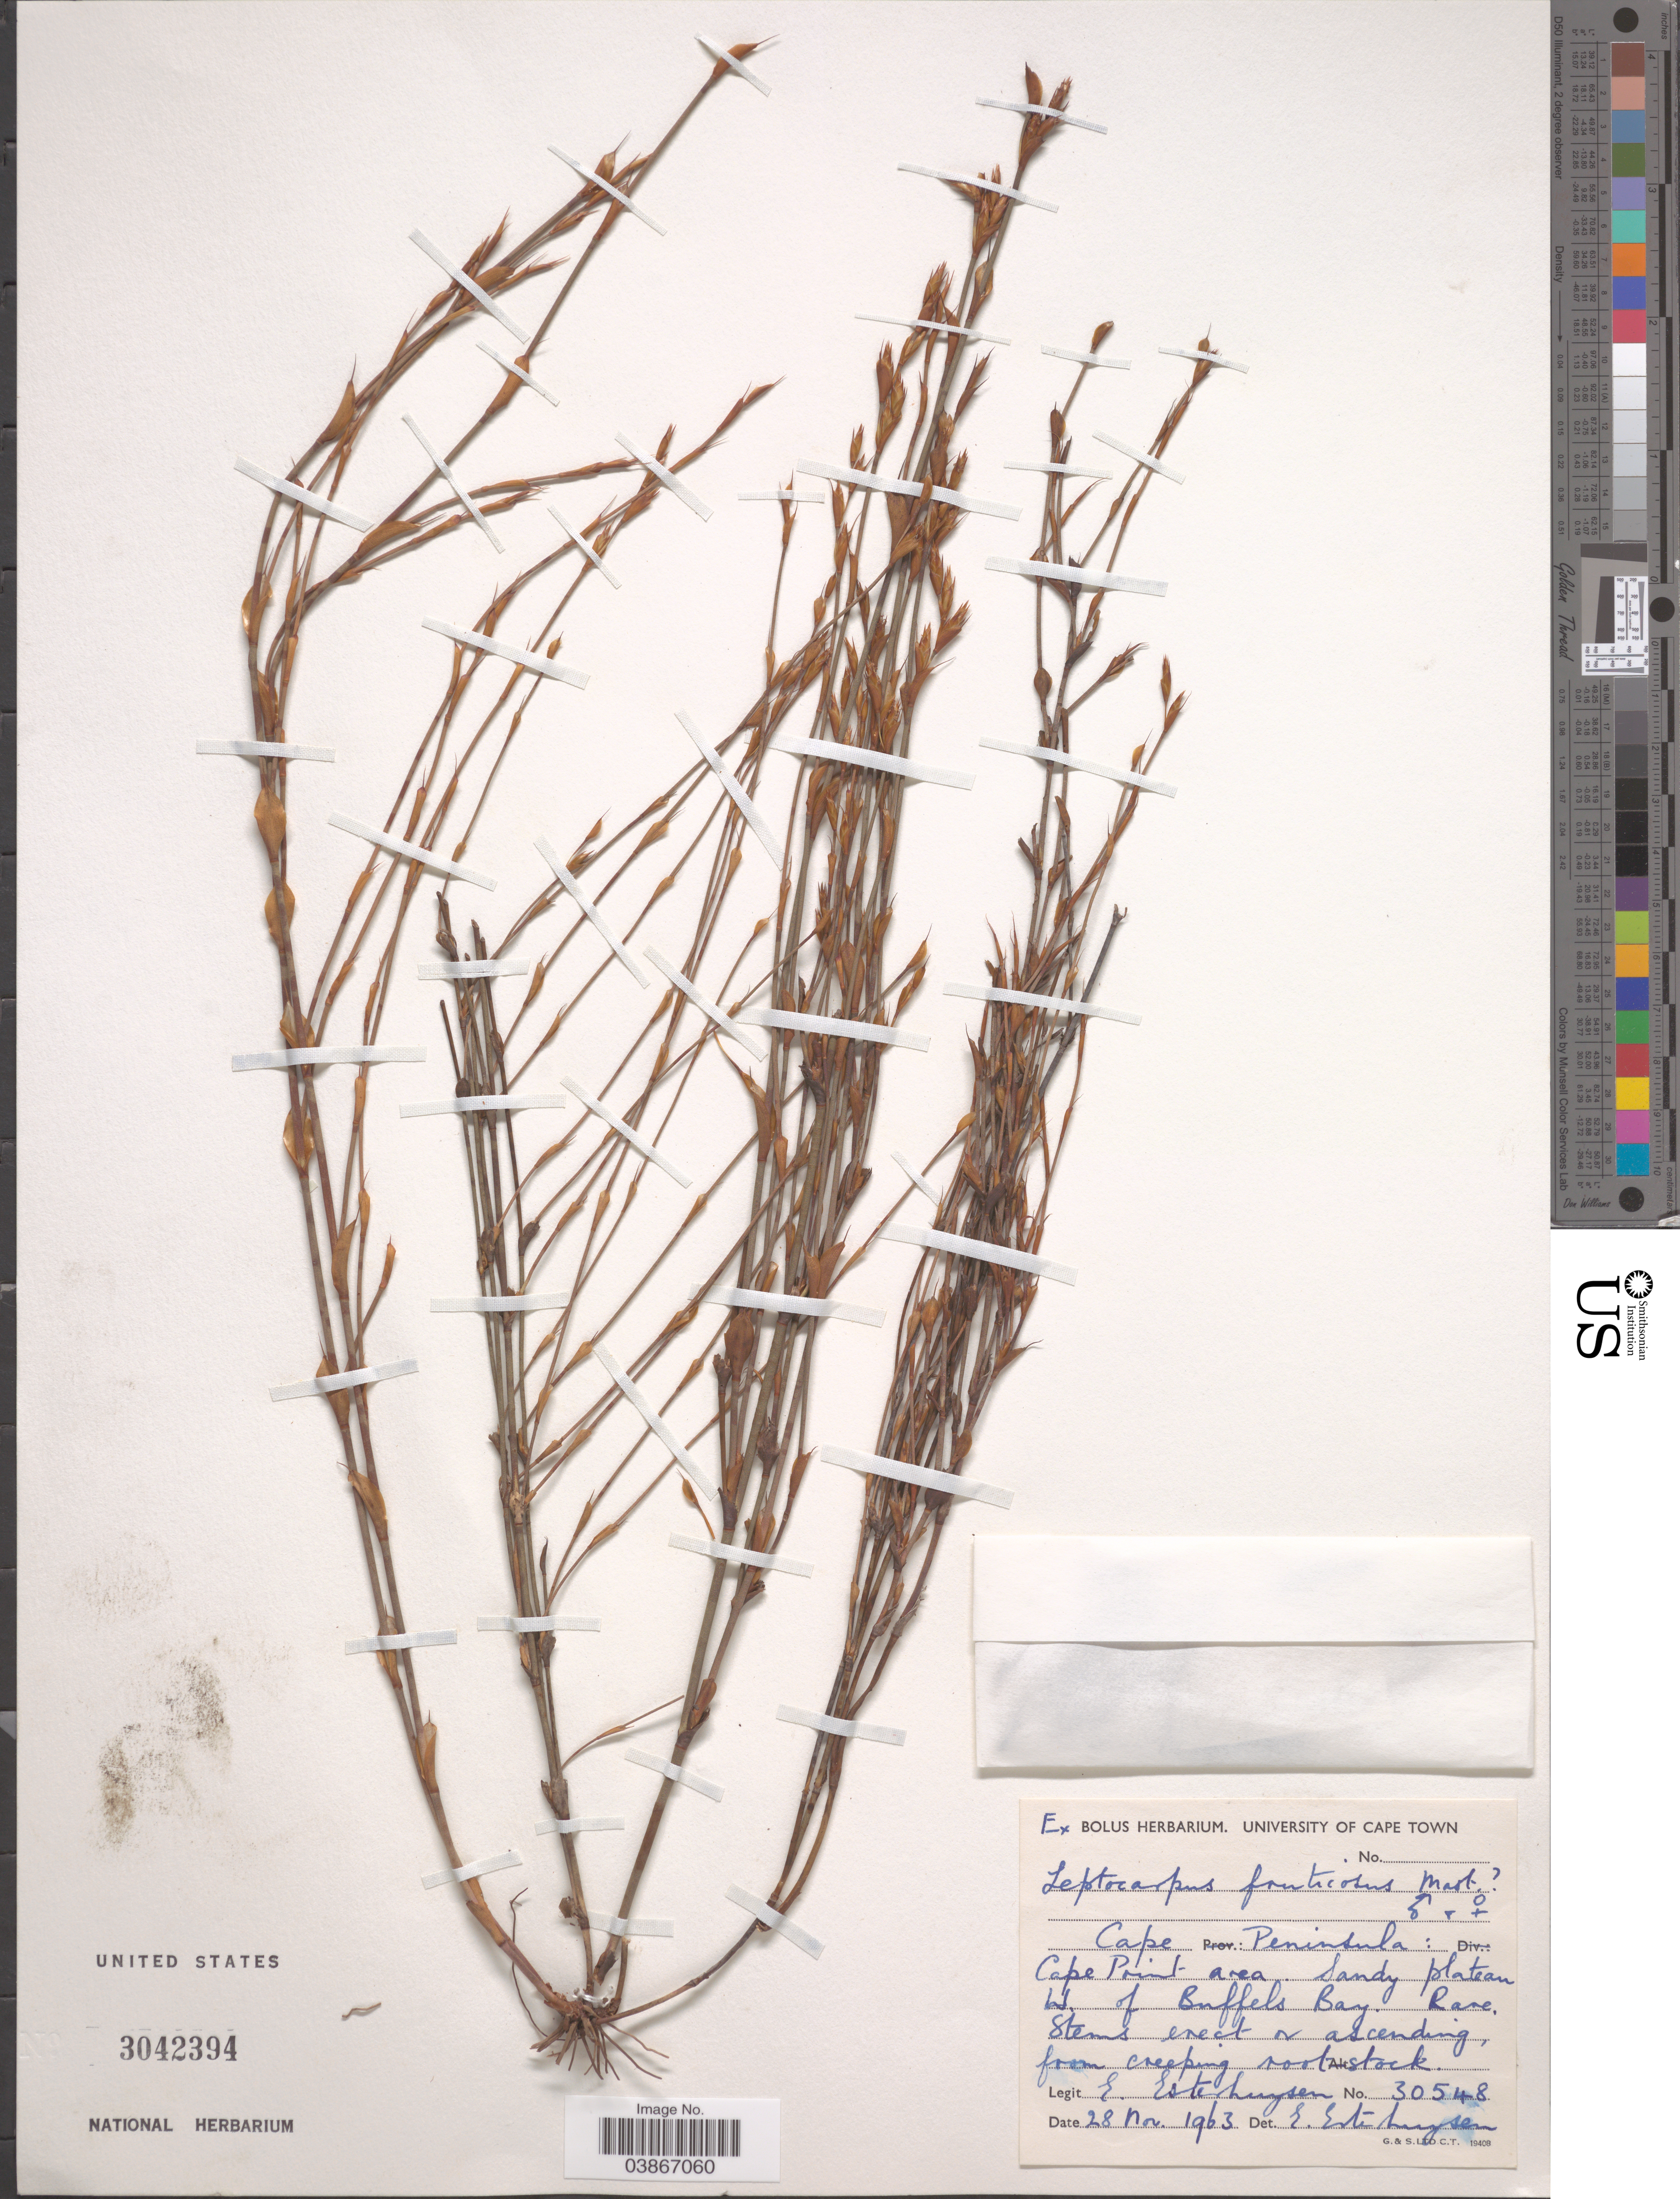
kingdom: Plantae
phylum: Tracheophyta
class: Liliopsida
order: Poales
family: Restionaceae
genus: Leptocarpus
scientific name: Leptocarpus fruticosus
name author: Mast.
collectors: E. E. Esterhuysen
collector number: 30548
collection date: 1963-11-28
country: South Africa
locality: Cape Peninsula. Cape Point area. W. of Buffels Bay.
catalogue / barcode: US 3042394